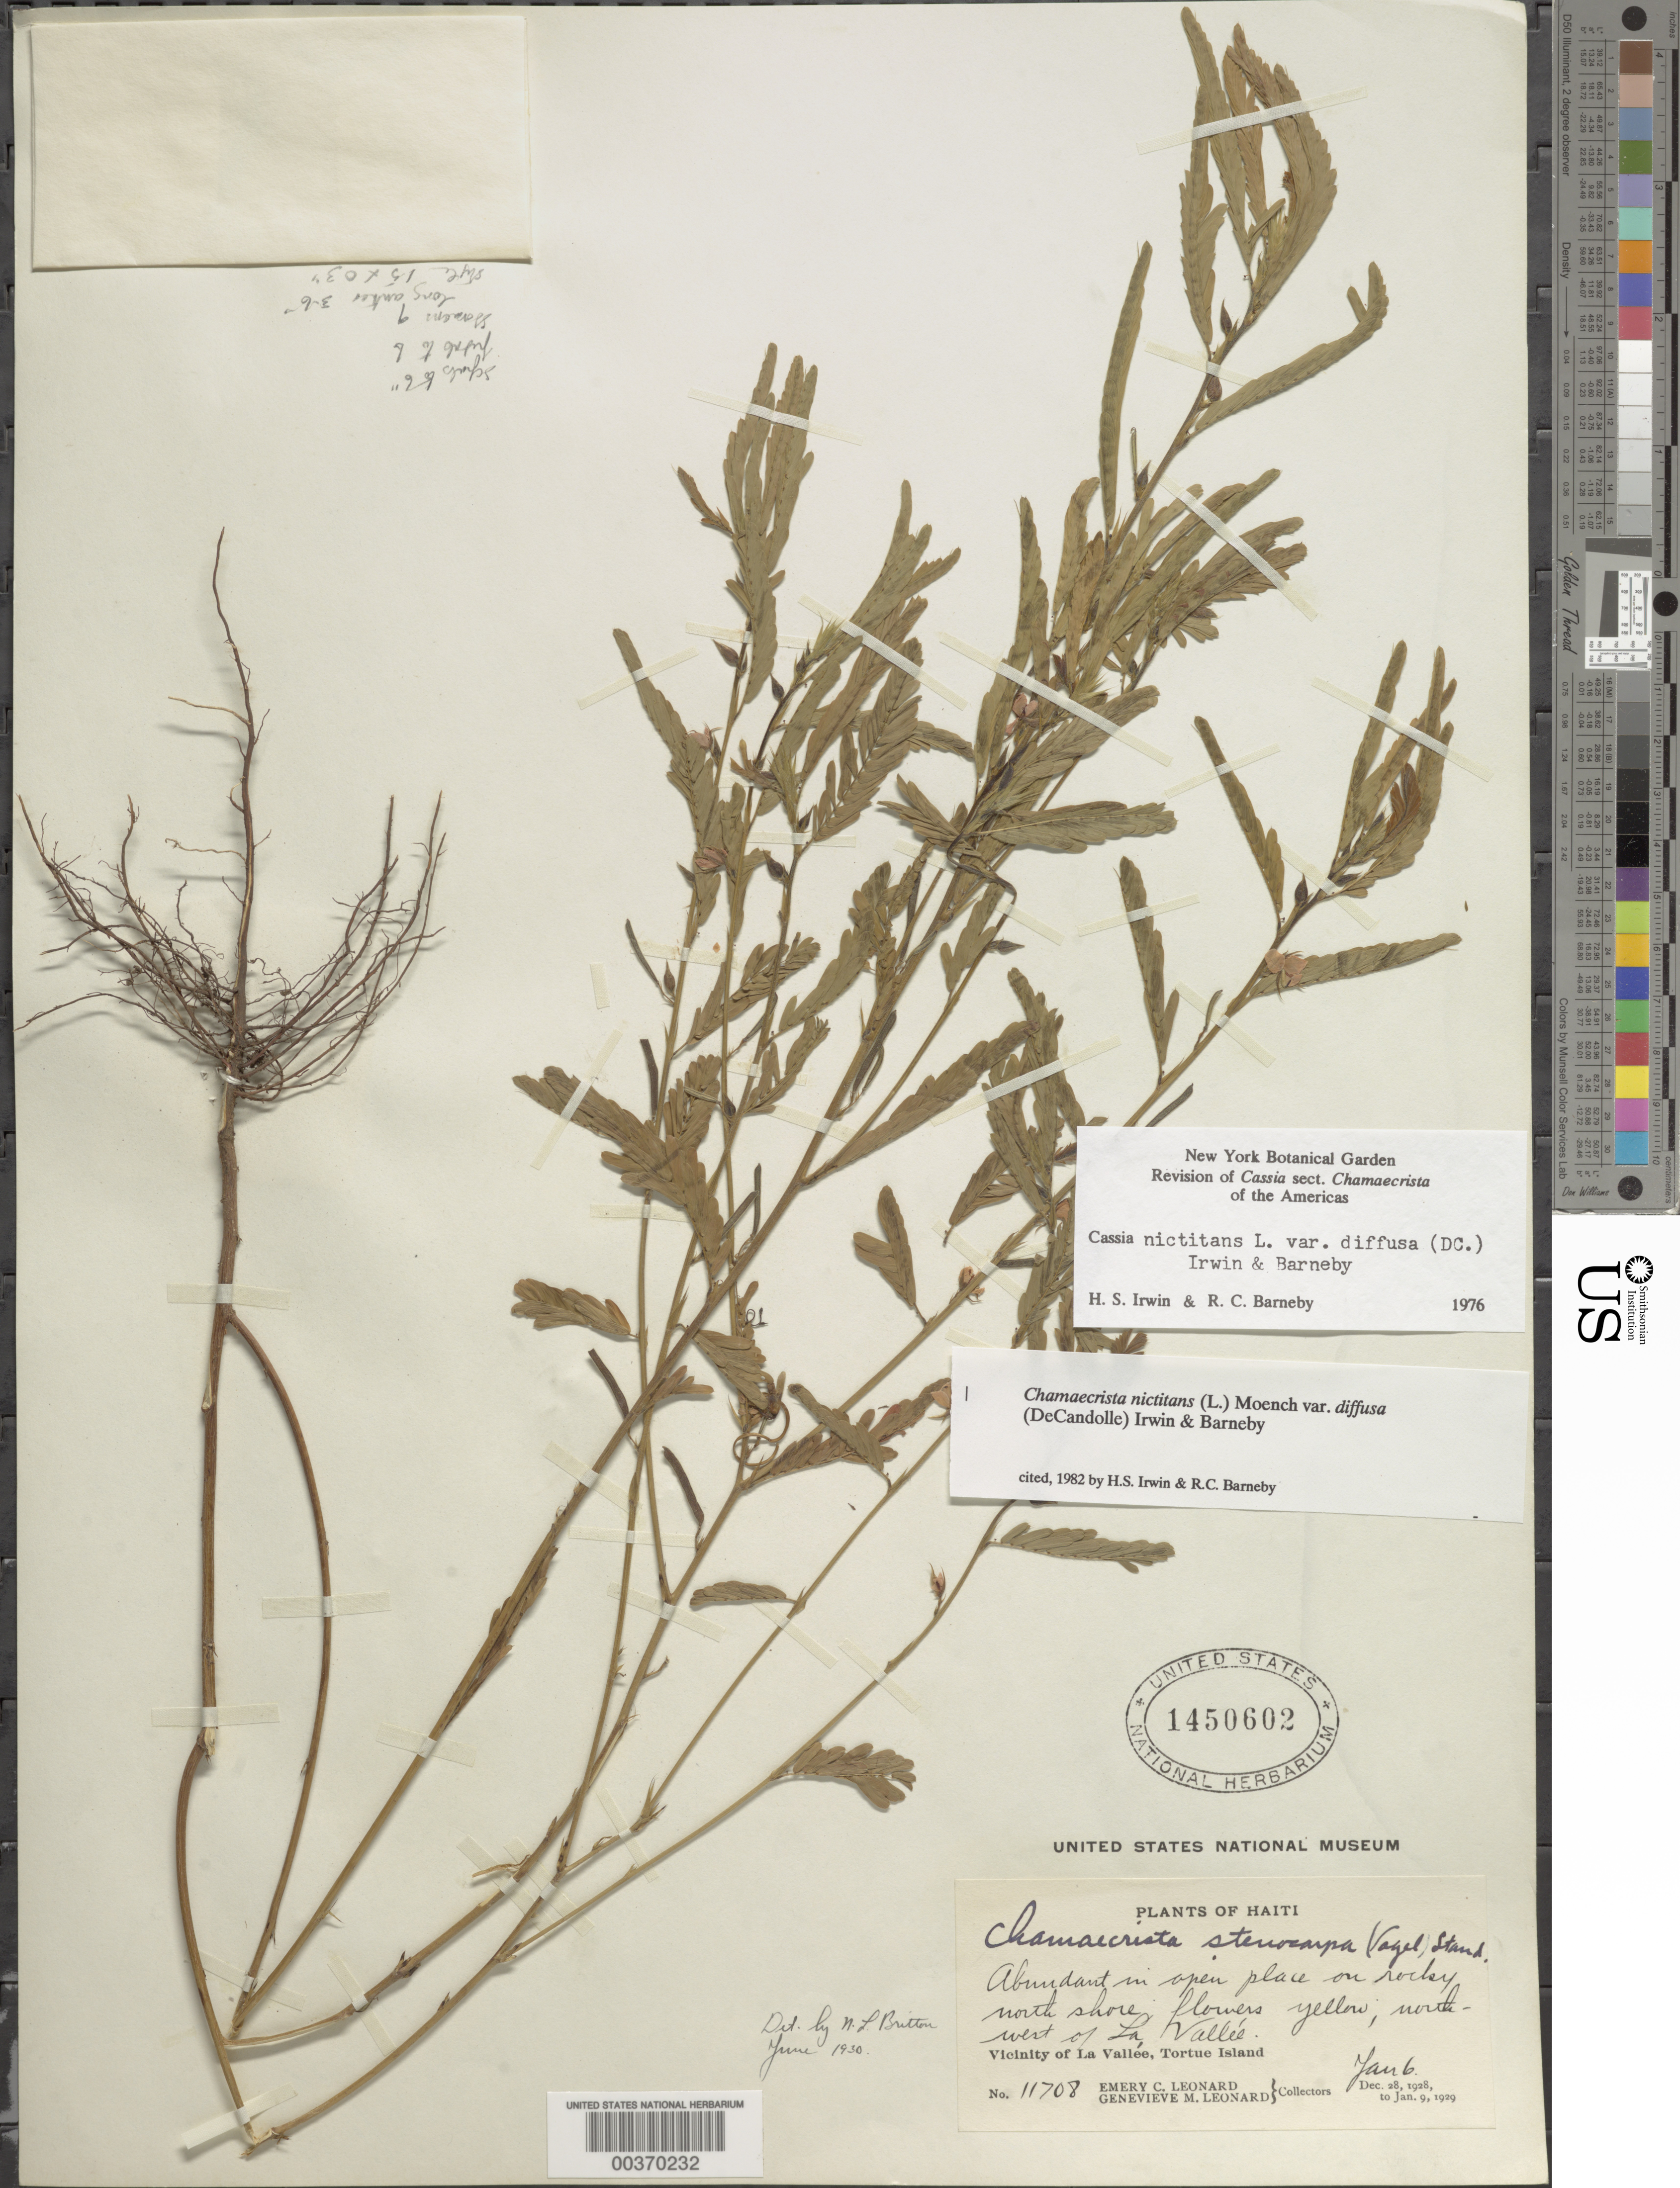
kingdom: Plantae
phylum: Tracheophyta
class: Magnoliopsida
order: Fabales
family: Fabaceae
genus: Chamaecrista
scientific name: Chamaecrista nictitans var. diffusa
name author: (DC.) H.S. Irwin & Barneby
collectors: E. C. Leonard & G. M. Leonard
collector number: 11708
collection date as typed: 06 Jan 1929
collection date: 1929-01-06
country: Haiti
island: Hispaniola Island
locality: North shore; nw of la vallee; vicinity of la vallee, tortue i.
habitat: Open place on rocky n shore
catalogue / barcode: US 1450602